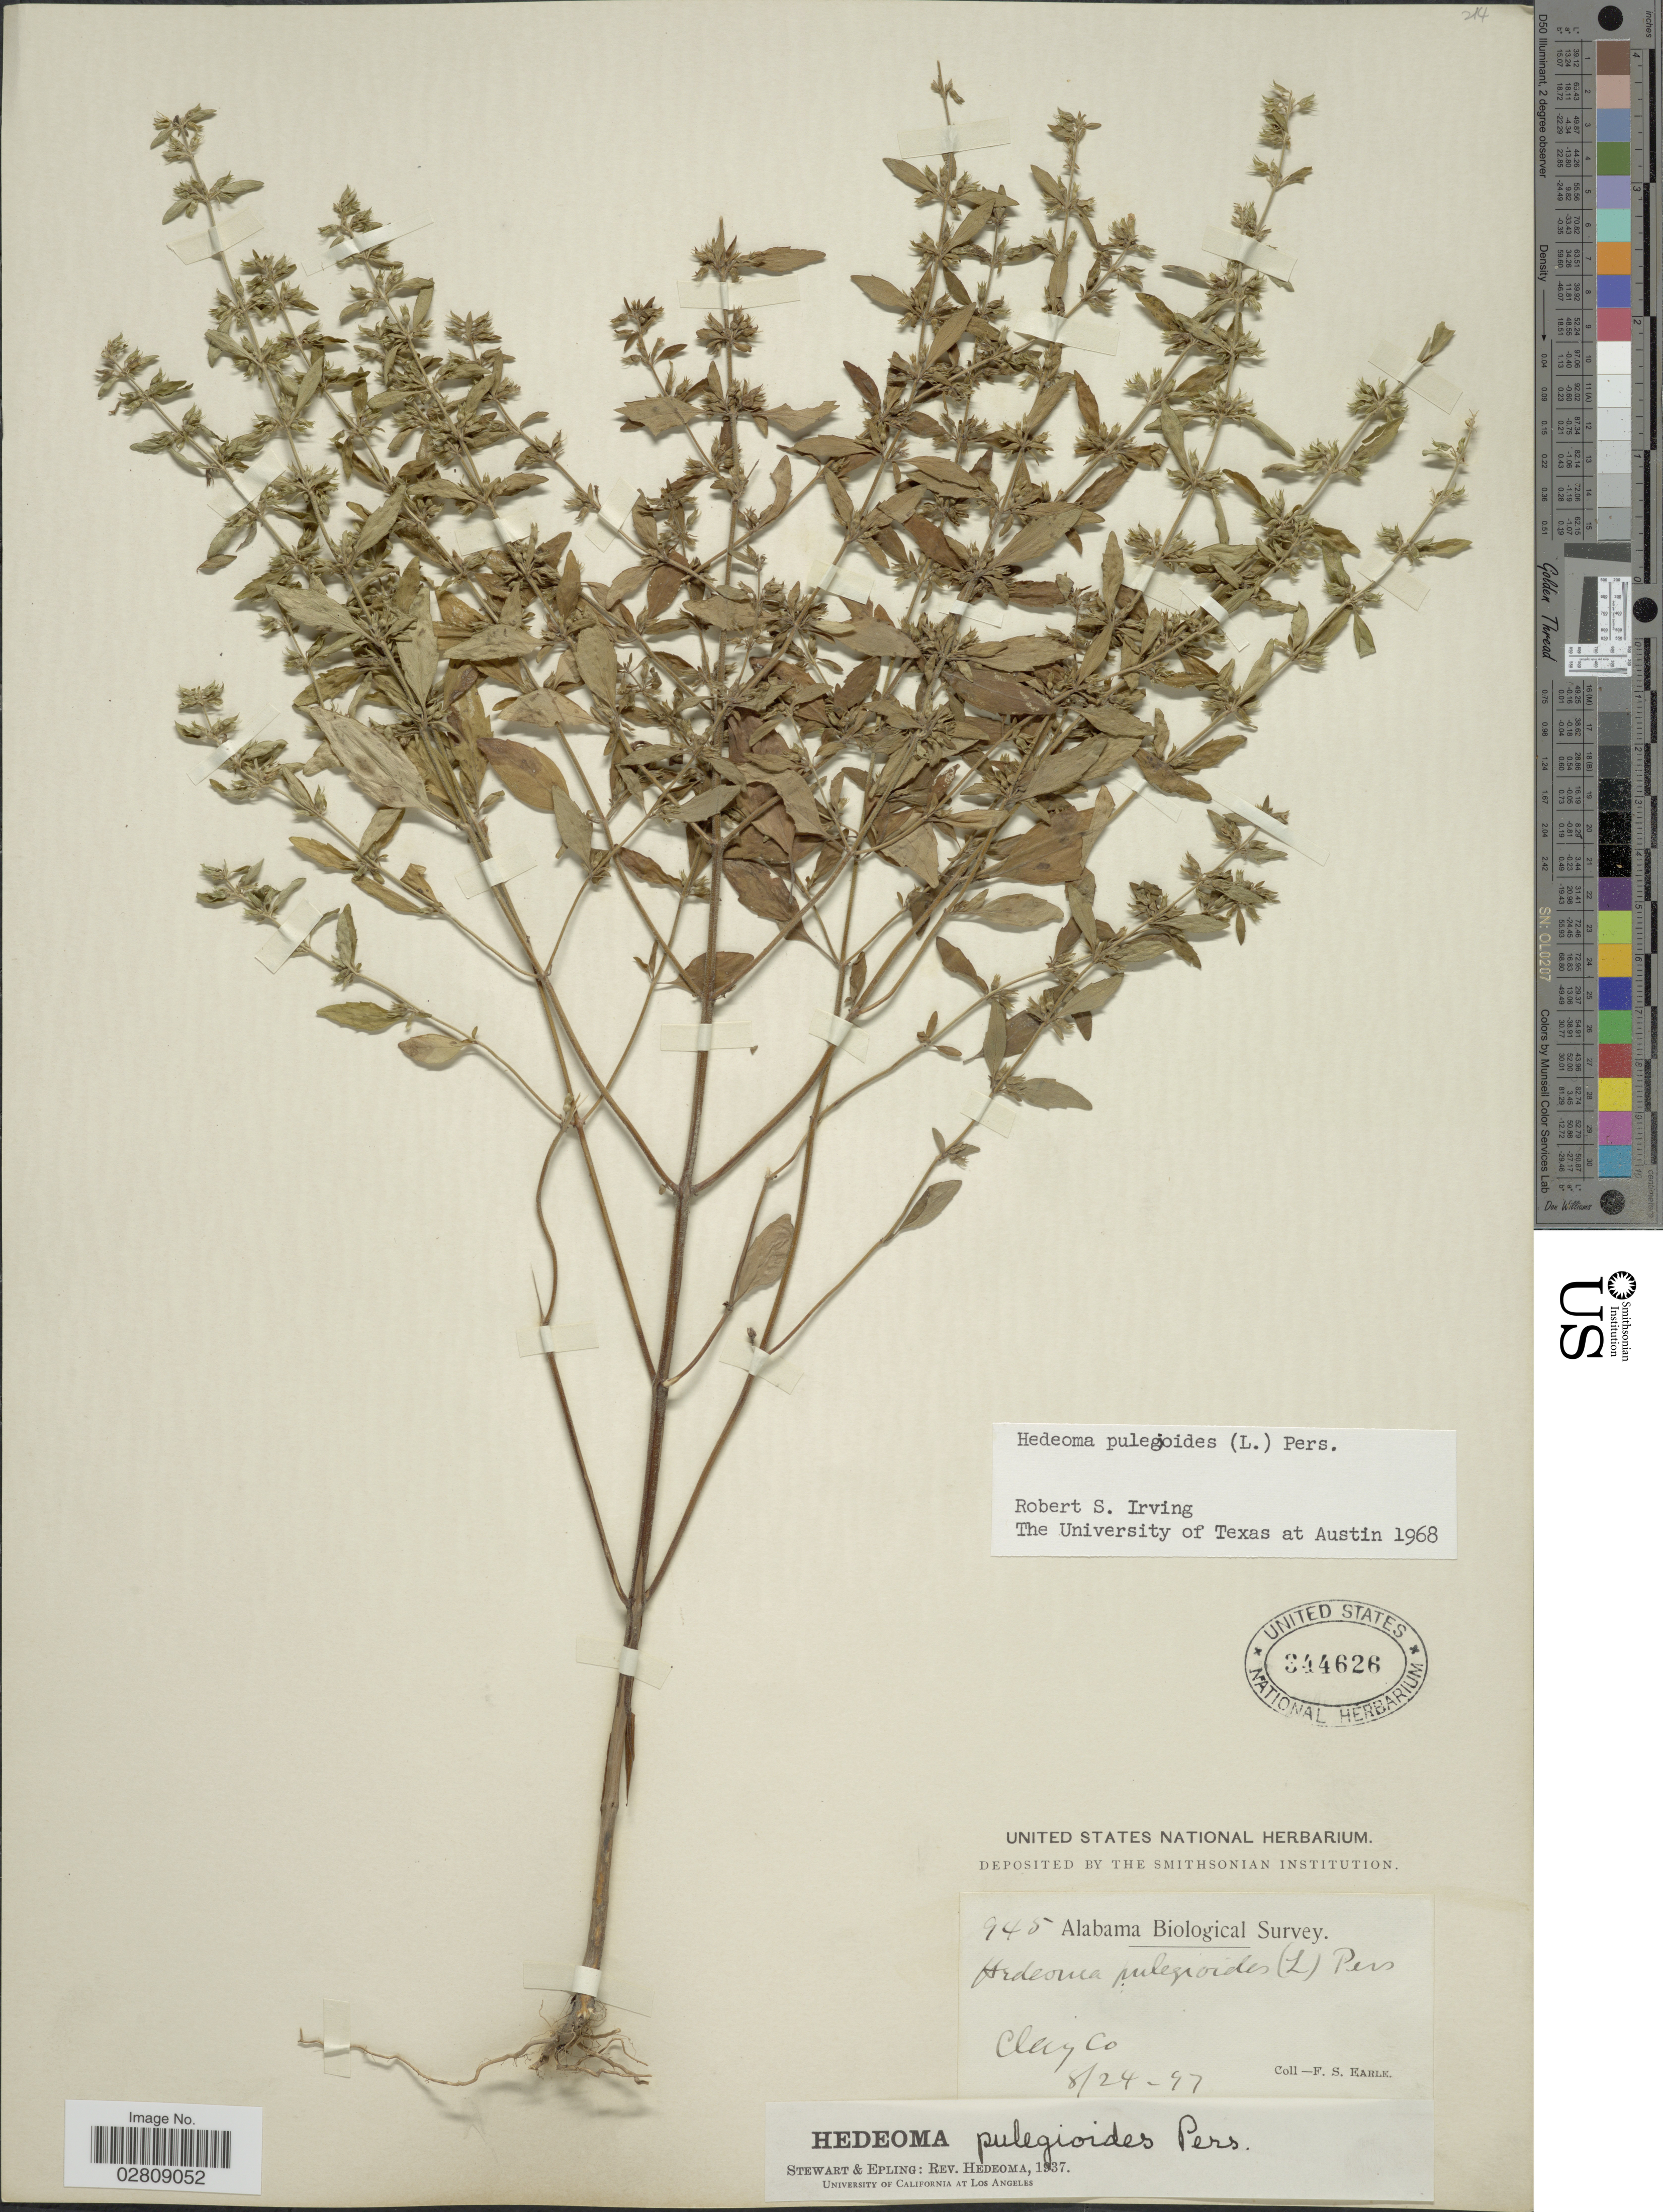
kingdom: Plantae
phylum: Tracheophyta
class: Magnoliopsida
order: Lamiales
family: Lamiaceae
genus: Hedeoma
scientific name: Hedeoma pulegioides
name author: (L.) Pers.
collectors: F. S. Earle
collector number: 945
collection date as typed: Transcribed d/m/y: 24/8/97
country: United States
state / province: Alabama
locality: Clay Co.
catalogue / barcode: US 344626